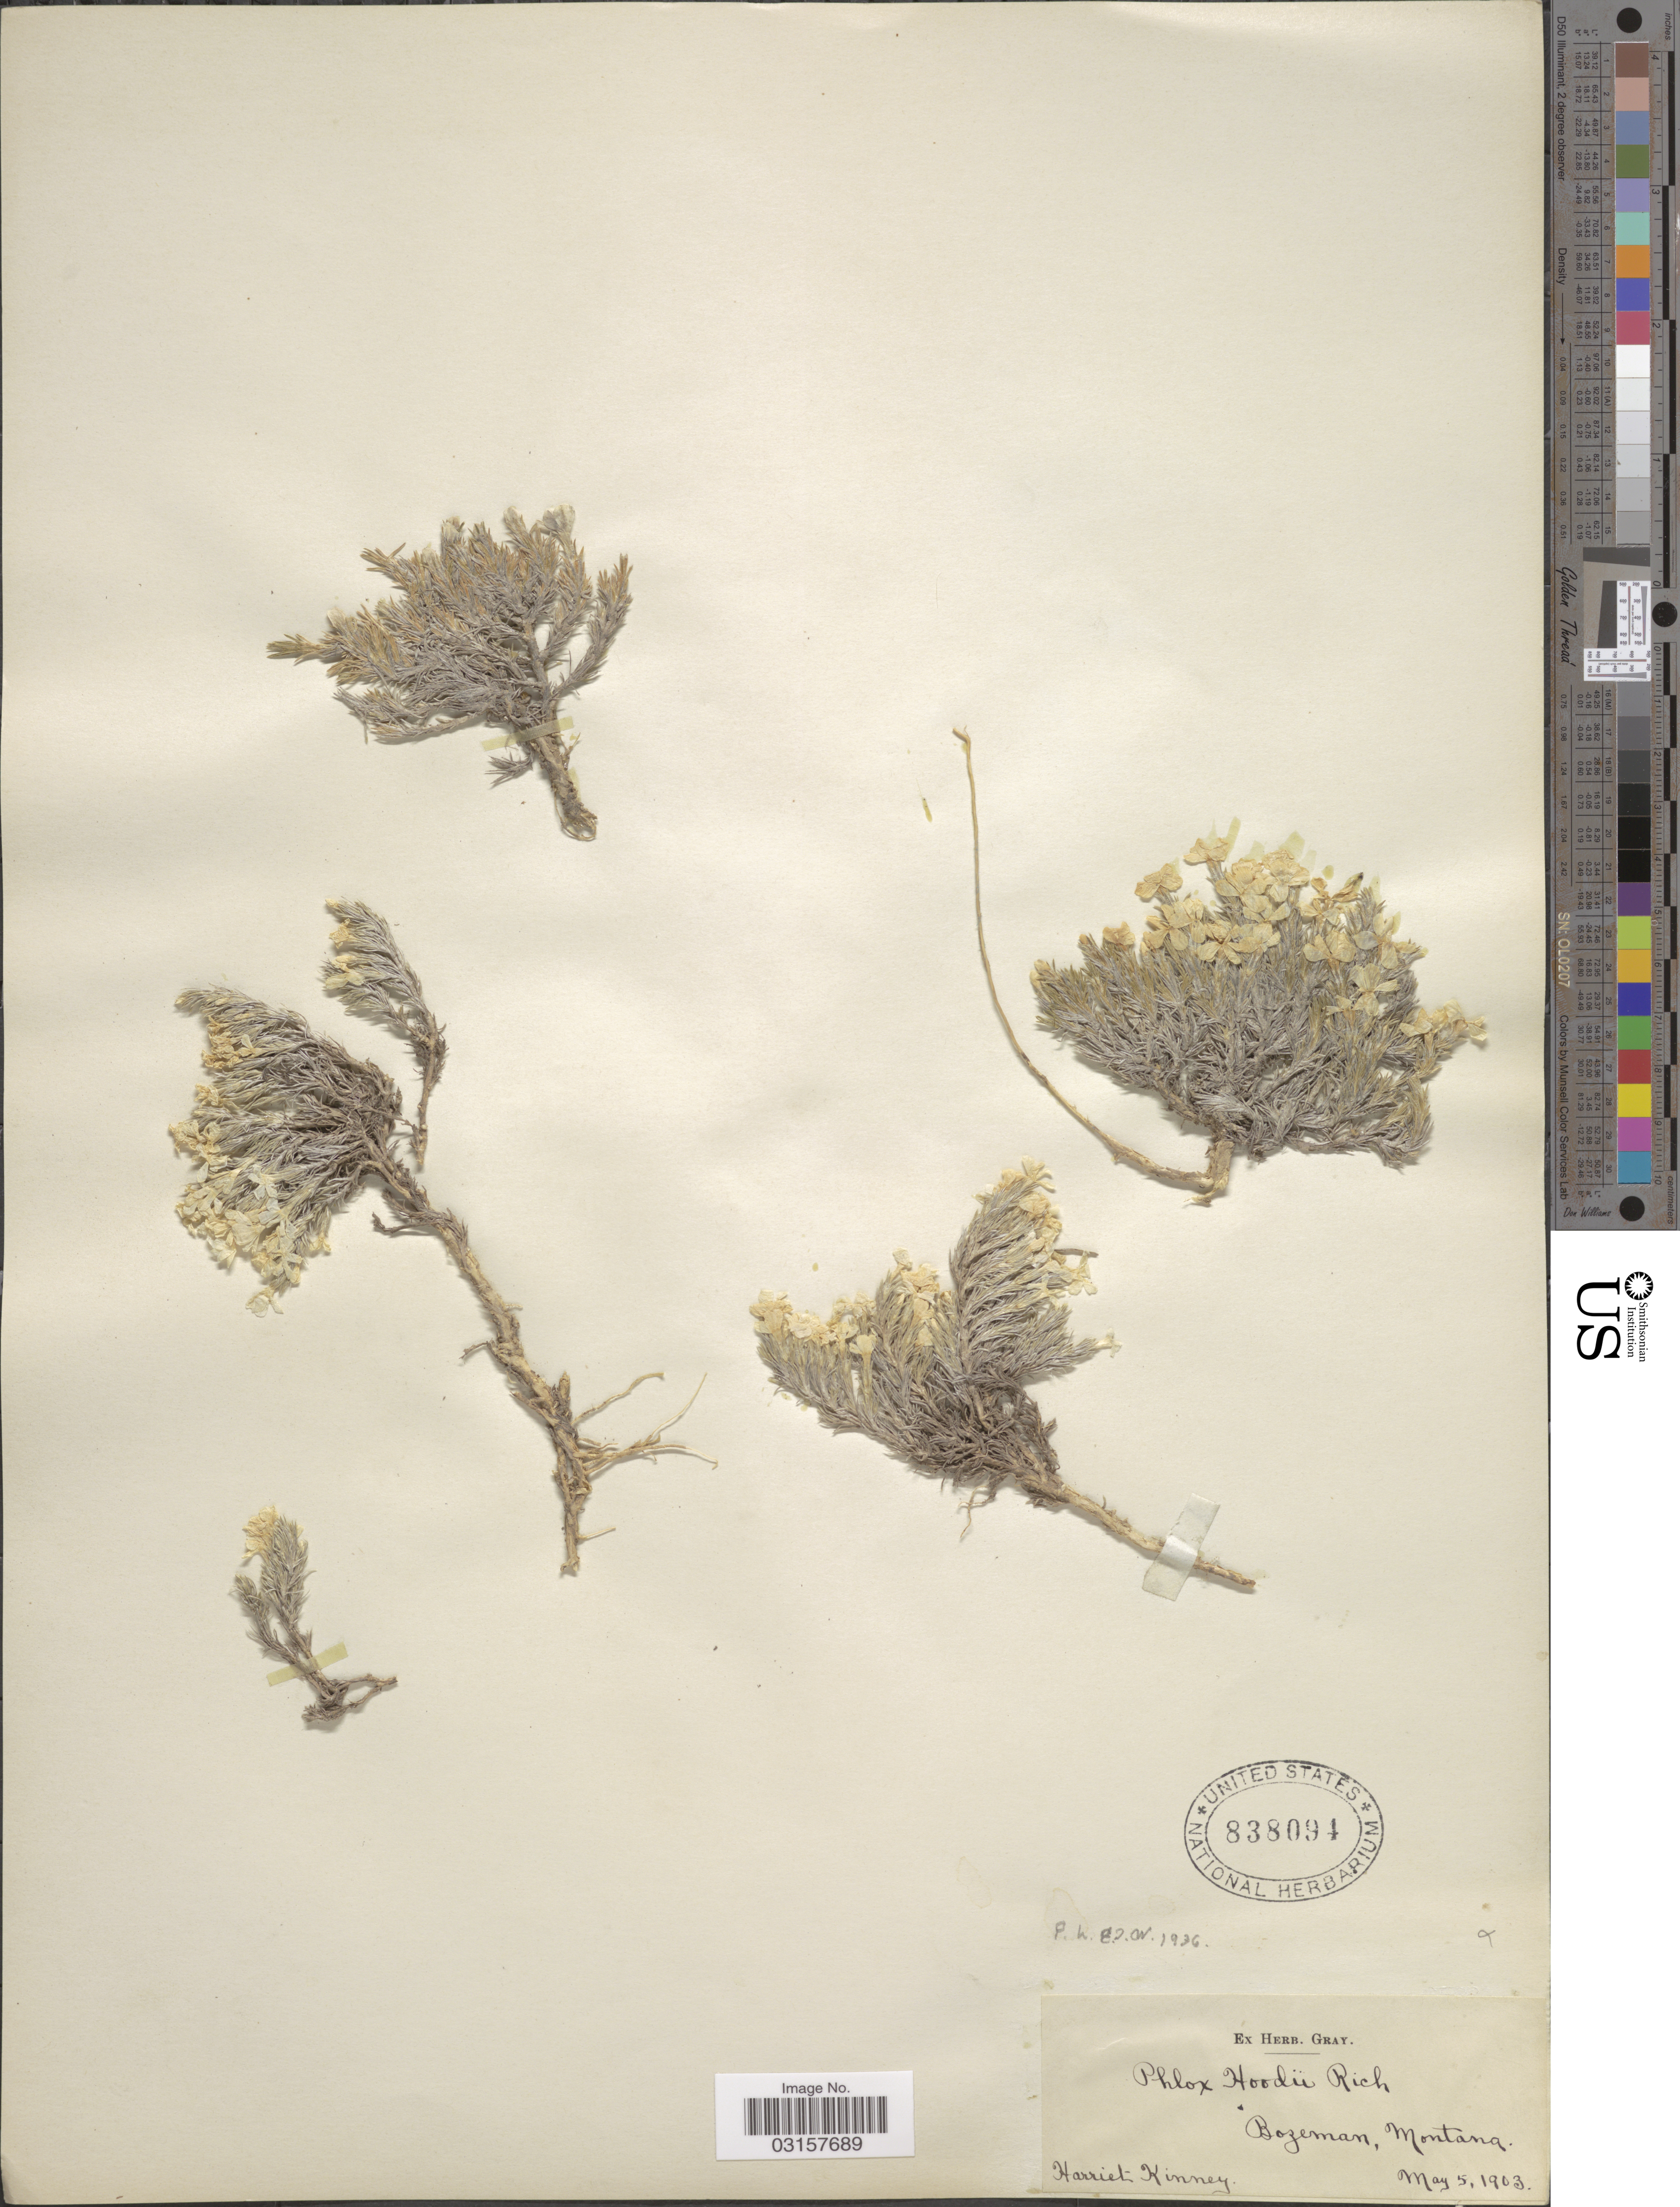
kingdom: Plantae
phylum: Tracheophyta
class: Magnoliopsida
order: Ericales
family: Polemoniaceae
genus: Phlox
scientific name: Phlox hoodii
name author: Richardson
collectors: H. H. McKinney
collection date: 1903-05-05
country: United States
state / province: Montana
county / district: Gallatin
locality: Bozeman.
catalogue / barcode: US 838094